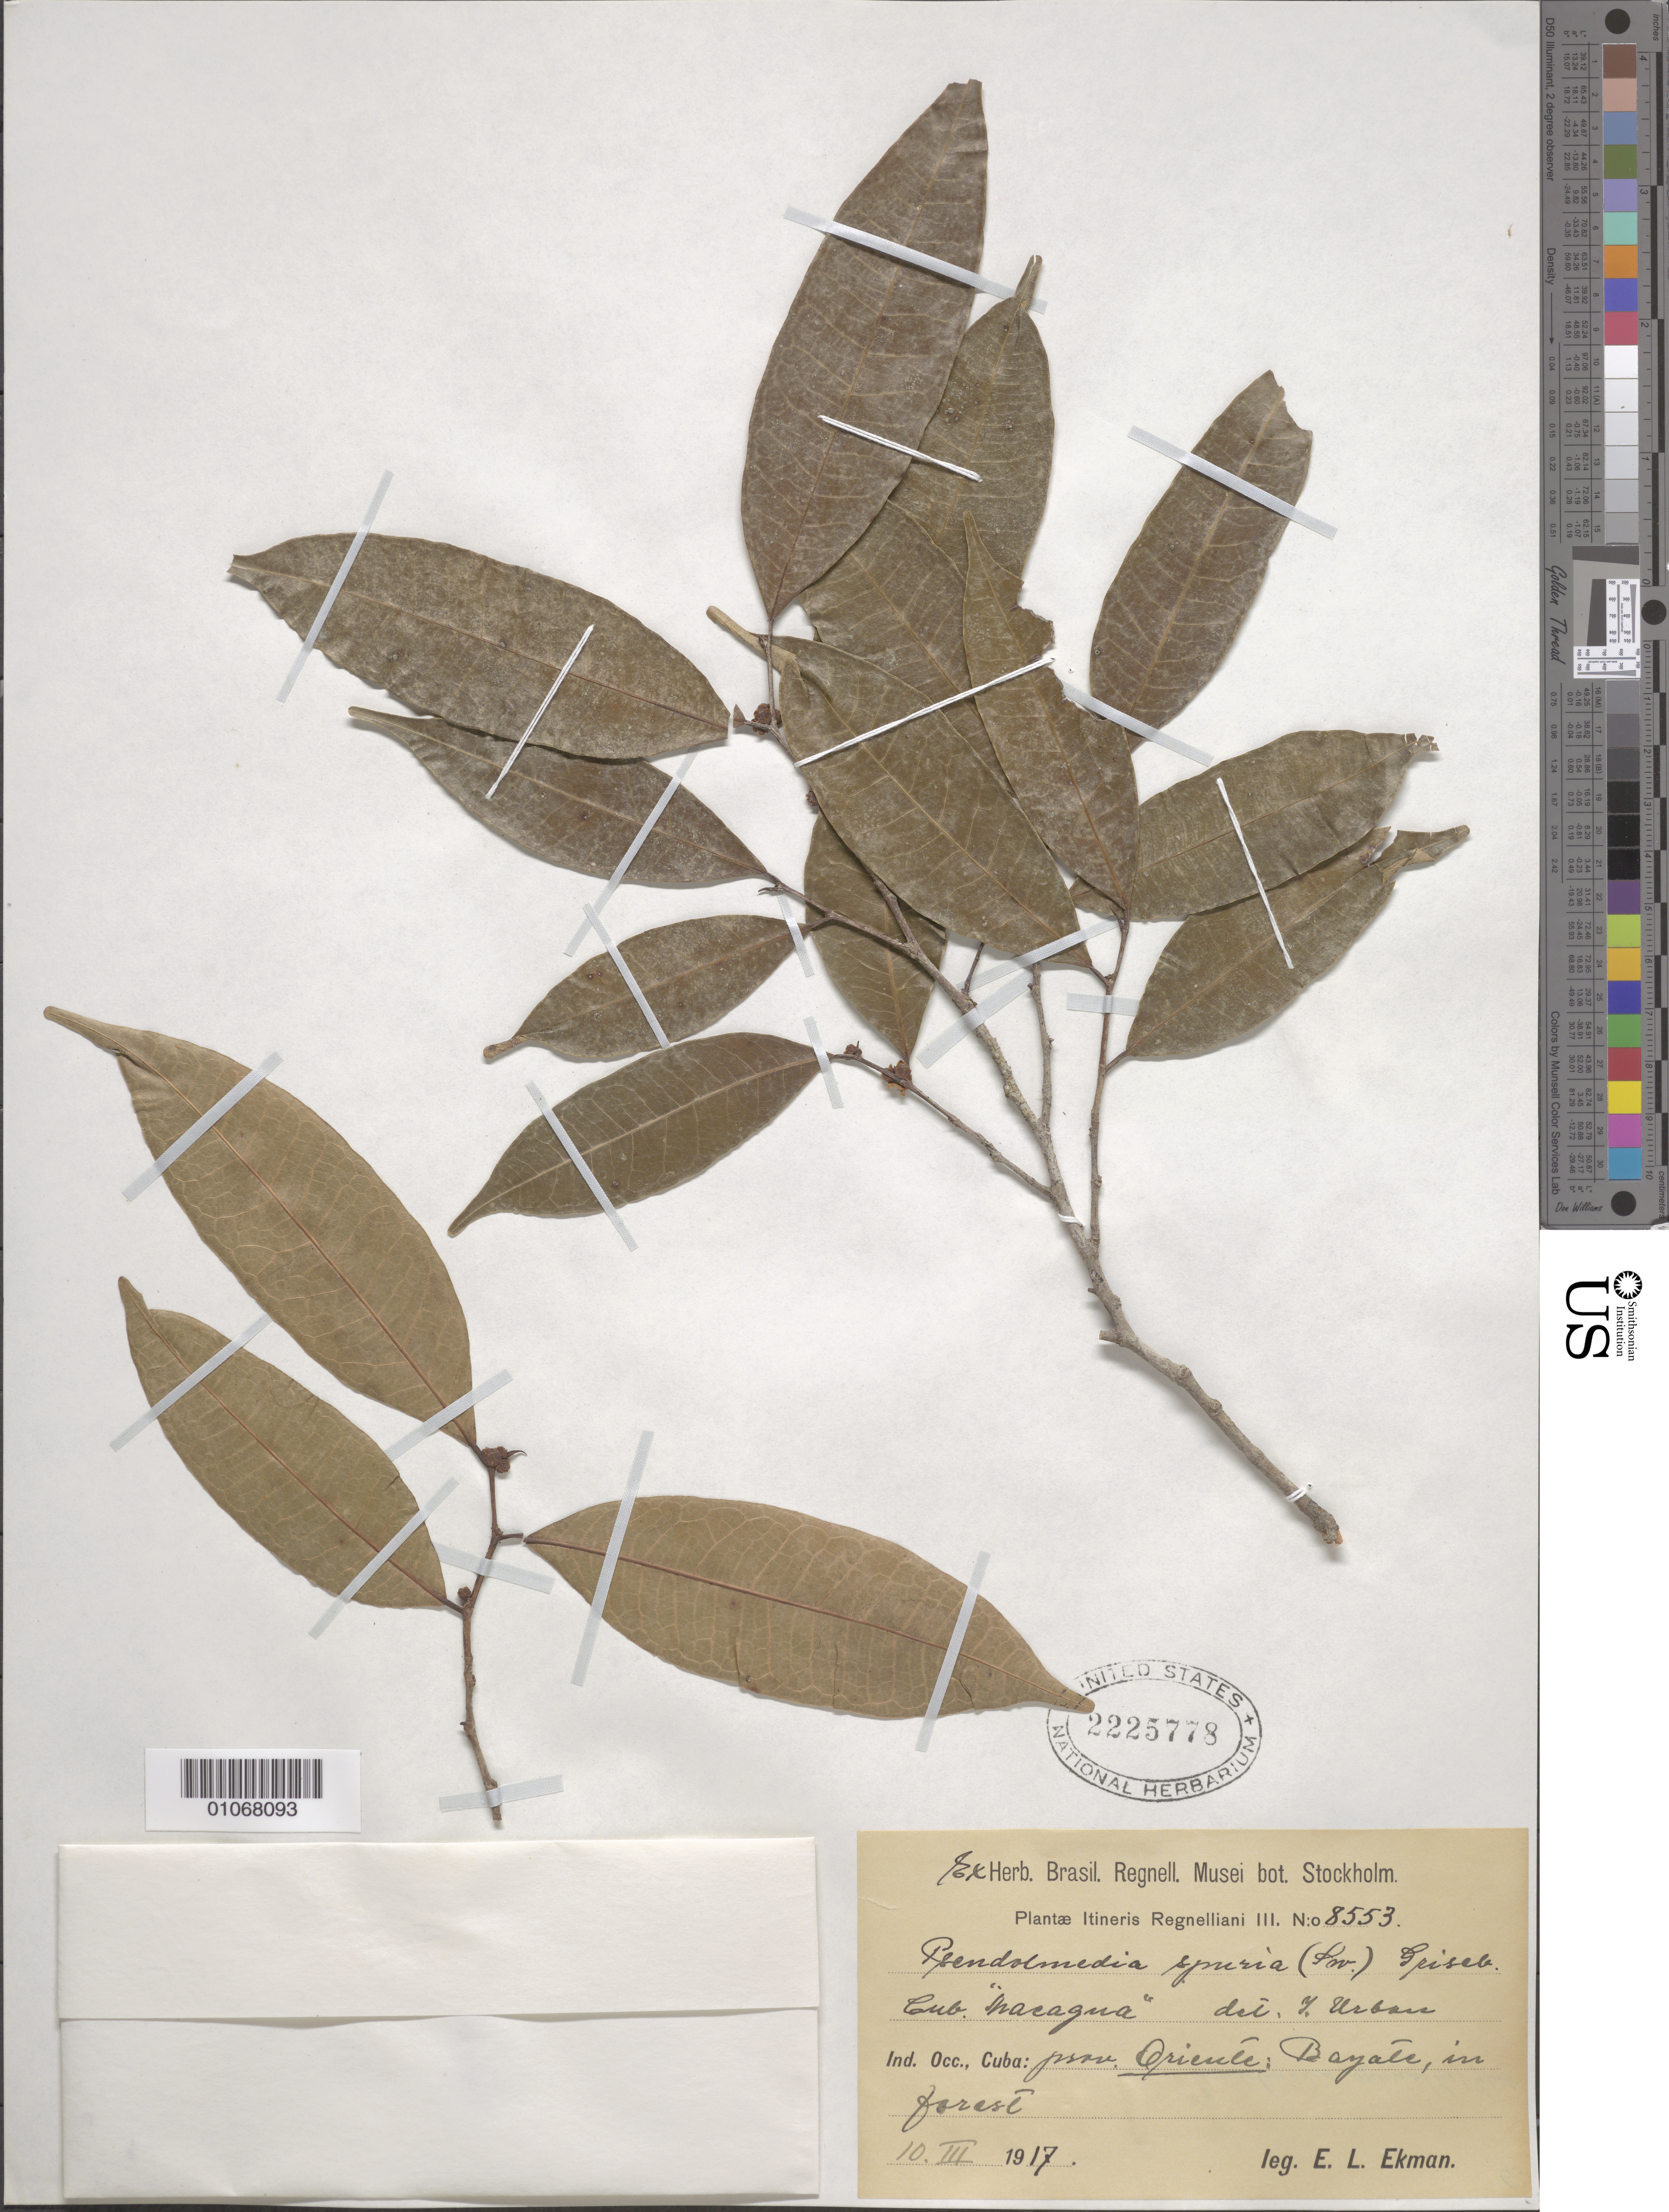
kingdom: Plantae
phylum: Tracheophyta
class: Magnoliopsida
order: Rosales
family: Moraceae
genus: Pseudolmedia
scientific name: Pseudolmedia spuria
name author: (Sw.) Griseb.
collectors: E. L. Ekman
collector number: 8553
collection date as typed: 10 Mar 1917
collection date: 1917-03-10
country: Cuba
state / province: Oriente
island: Cuba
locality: Bayate, in forest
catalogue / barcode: US 2225778